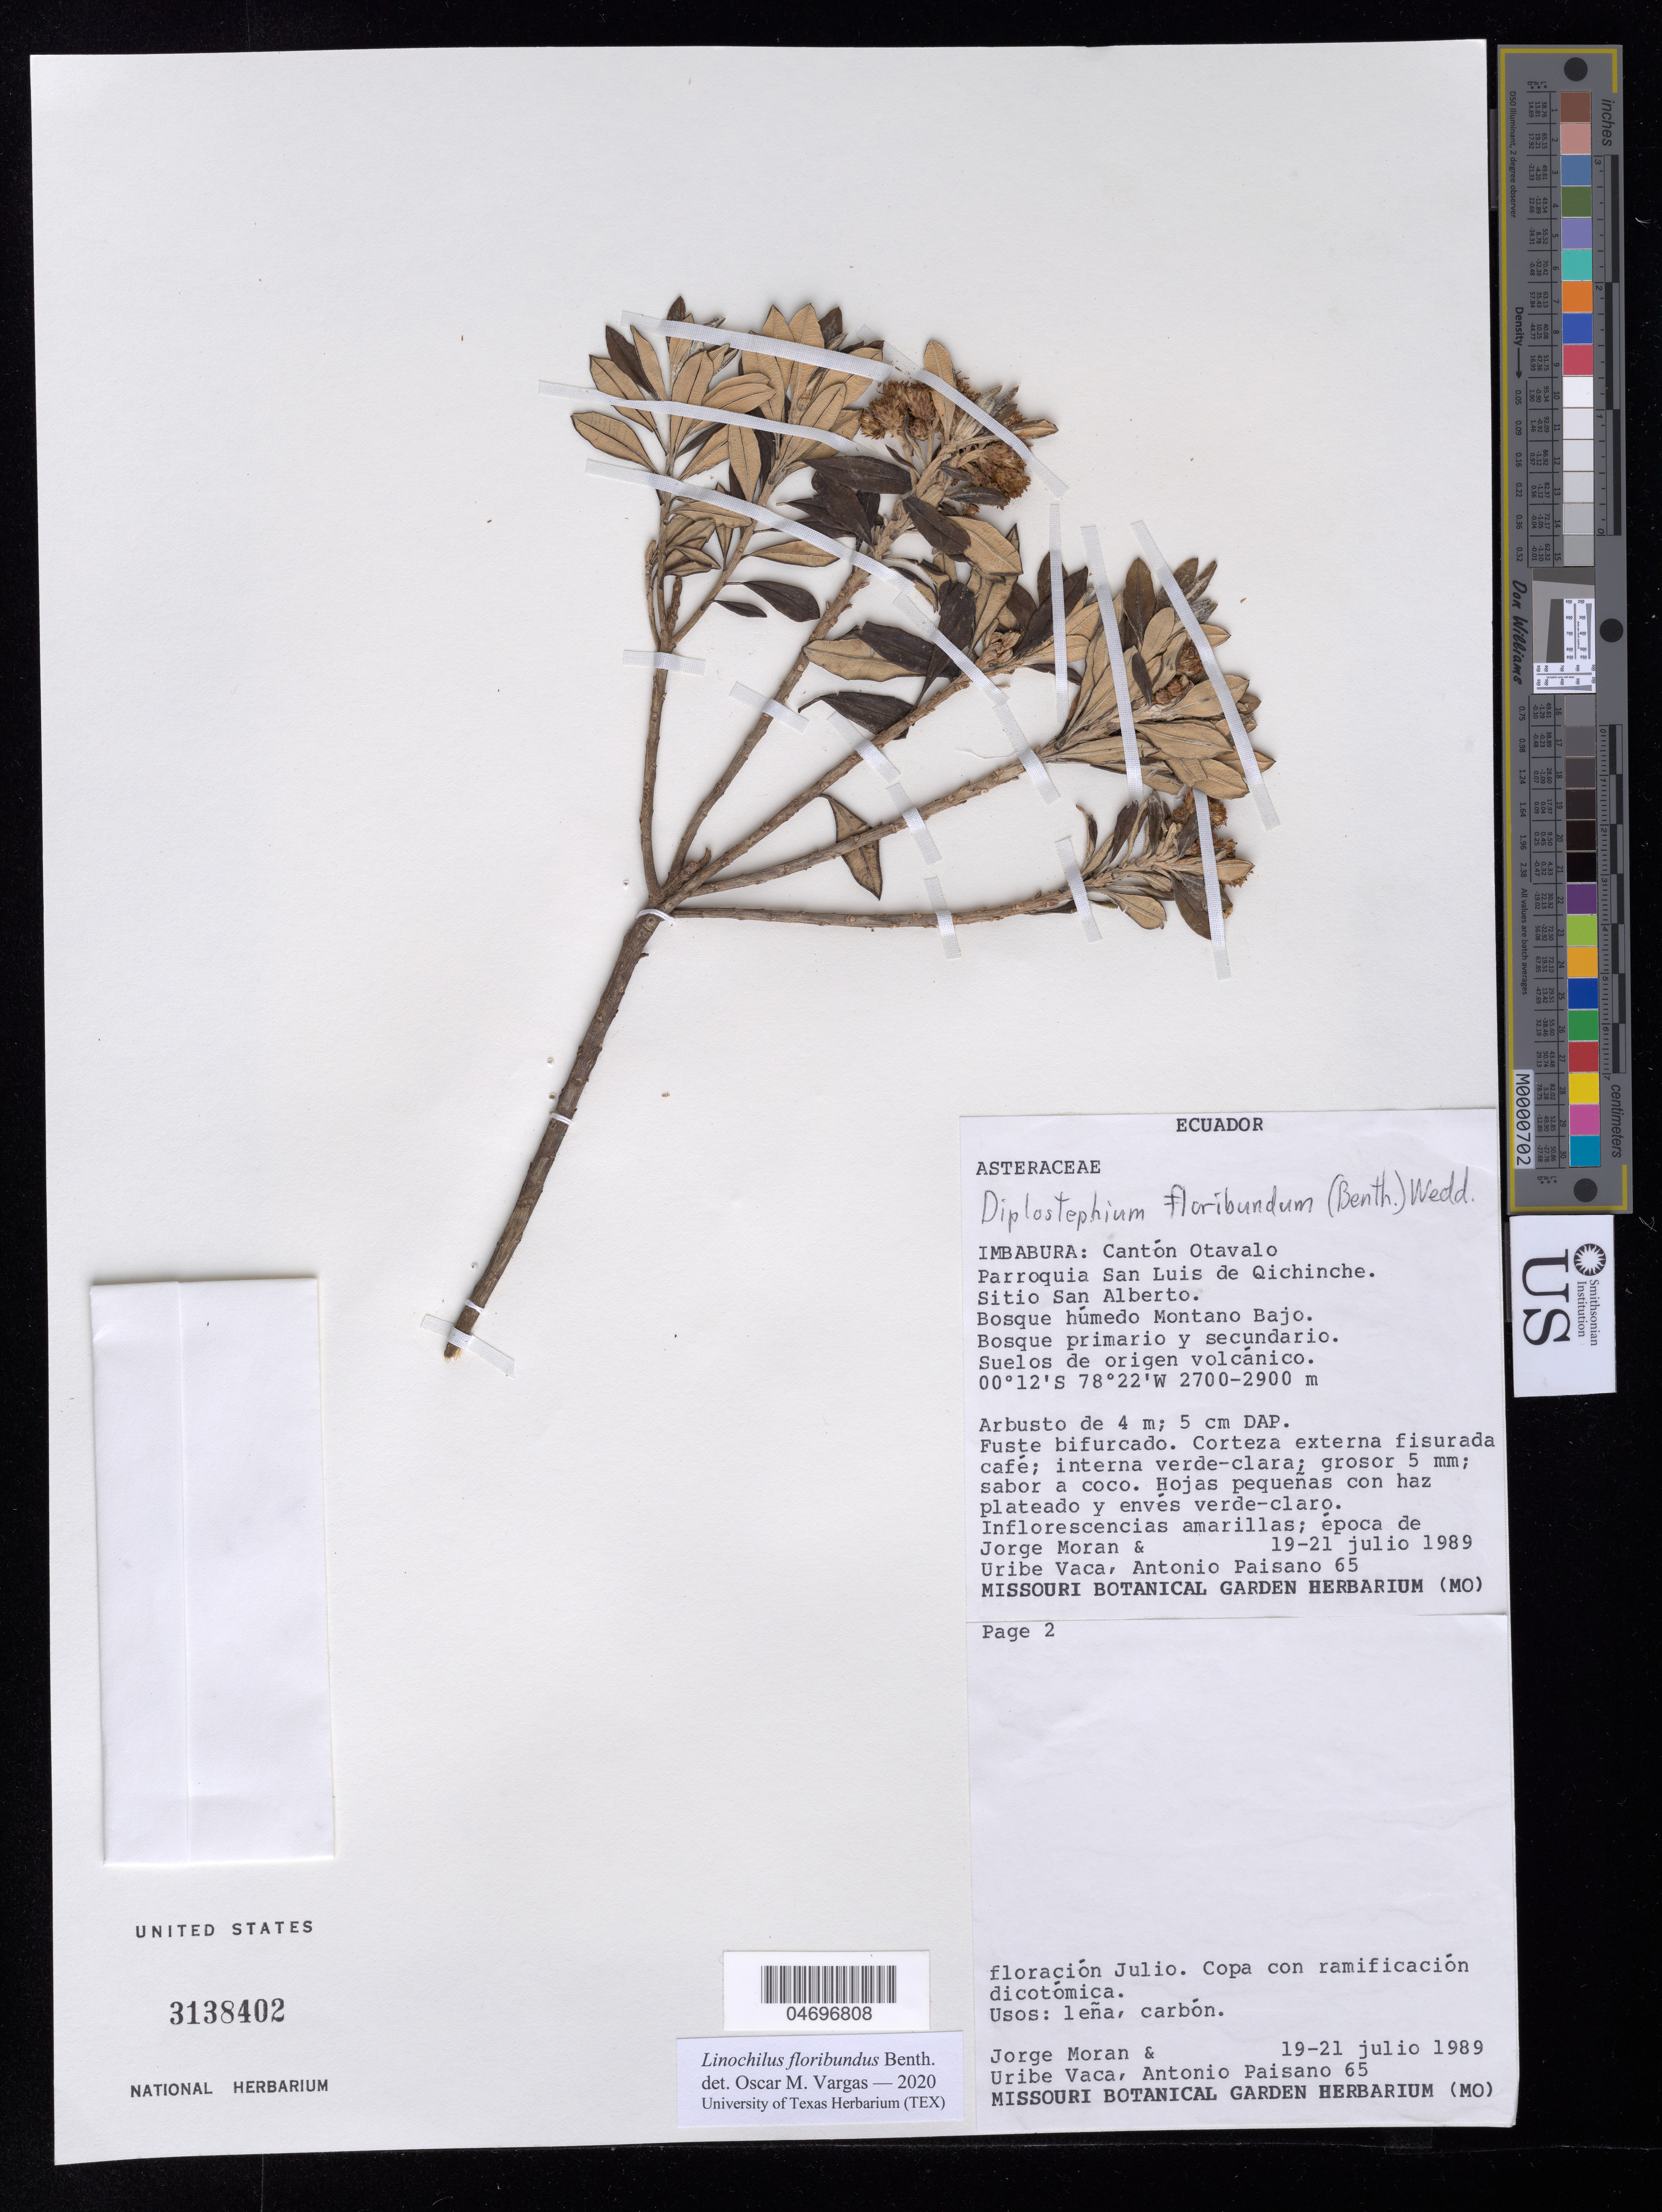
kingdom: Plantae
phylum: Tracheophyta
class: Magnoliopsida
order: Asterales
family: Asteraceae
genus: Linochilus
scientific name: Linochilus floribundus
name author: Benth.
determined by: Vargas, Oscar M.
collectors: J. Moran, U. Vaca & A. Paisano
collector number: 65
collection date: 1989-07-19/1989-07-21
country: Ecuador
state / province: Imbabura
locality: Canton Otavalo. Parraquia San Luis de Quhinche. Sito San Alberto.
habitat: Bosque humedo Montano Bajo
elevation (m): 2700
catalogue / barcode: US 3138402